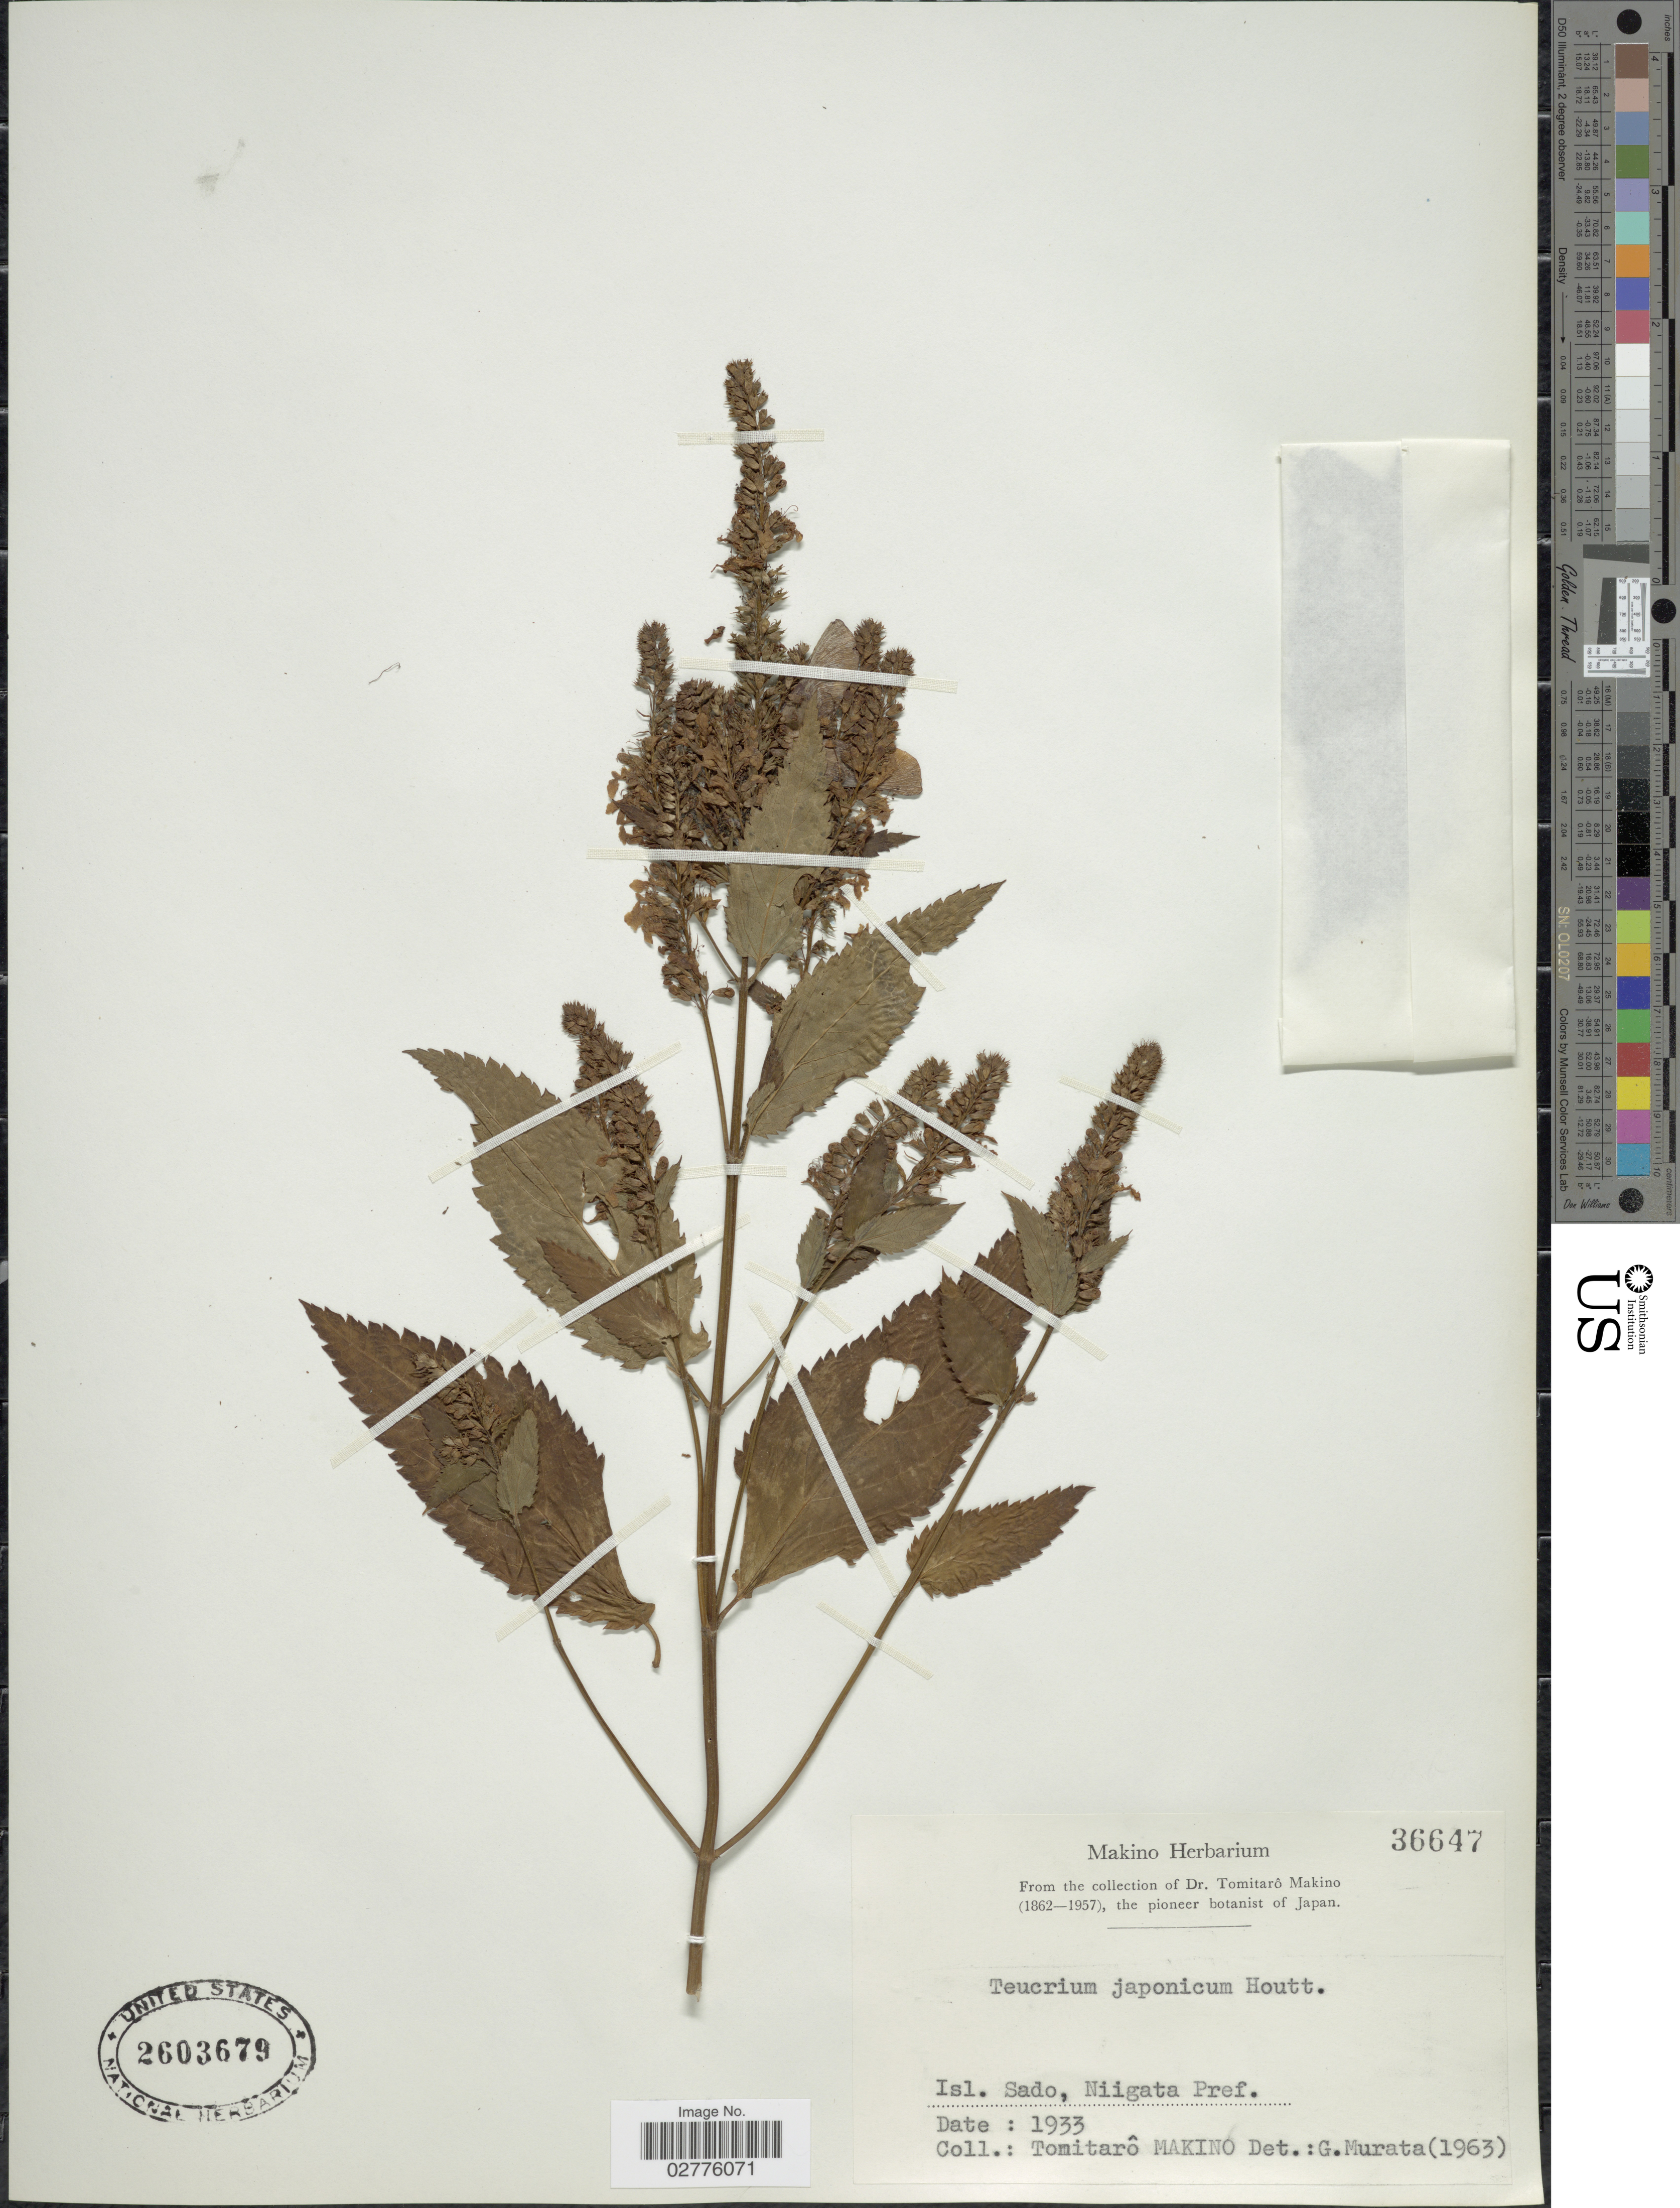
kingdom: Plantae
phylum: Tracheophyta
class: Magnoliopsida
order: Lamiales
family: Lamiaceae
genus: Teucrium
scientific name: Teucrium japonicum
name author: Houtt.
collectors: T. Makino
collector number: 36647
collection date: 1933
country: Japan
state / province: Niigata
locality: Isl. Sado, Niigata Pref.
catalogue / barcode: US 2603679